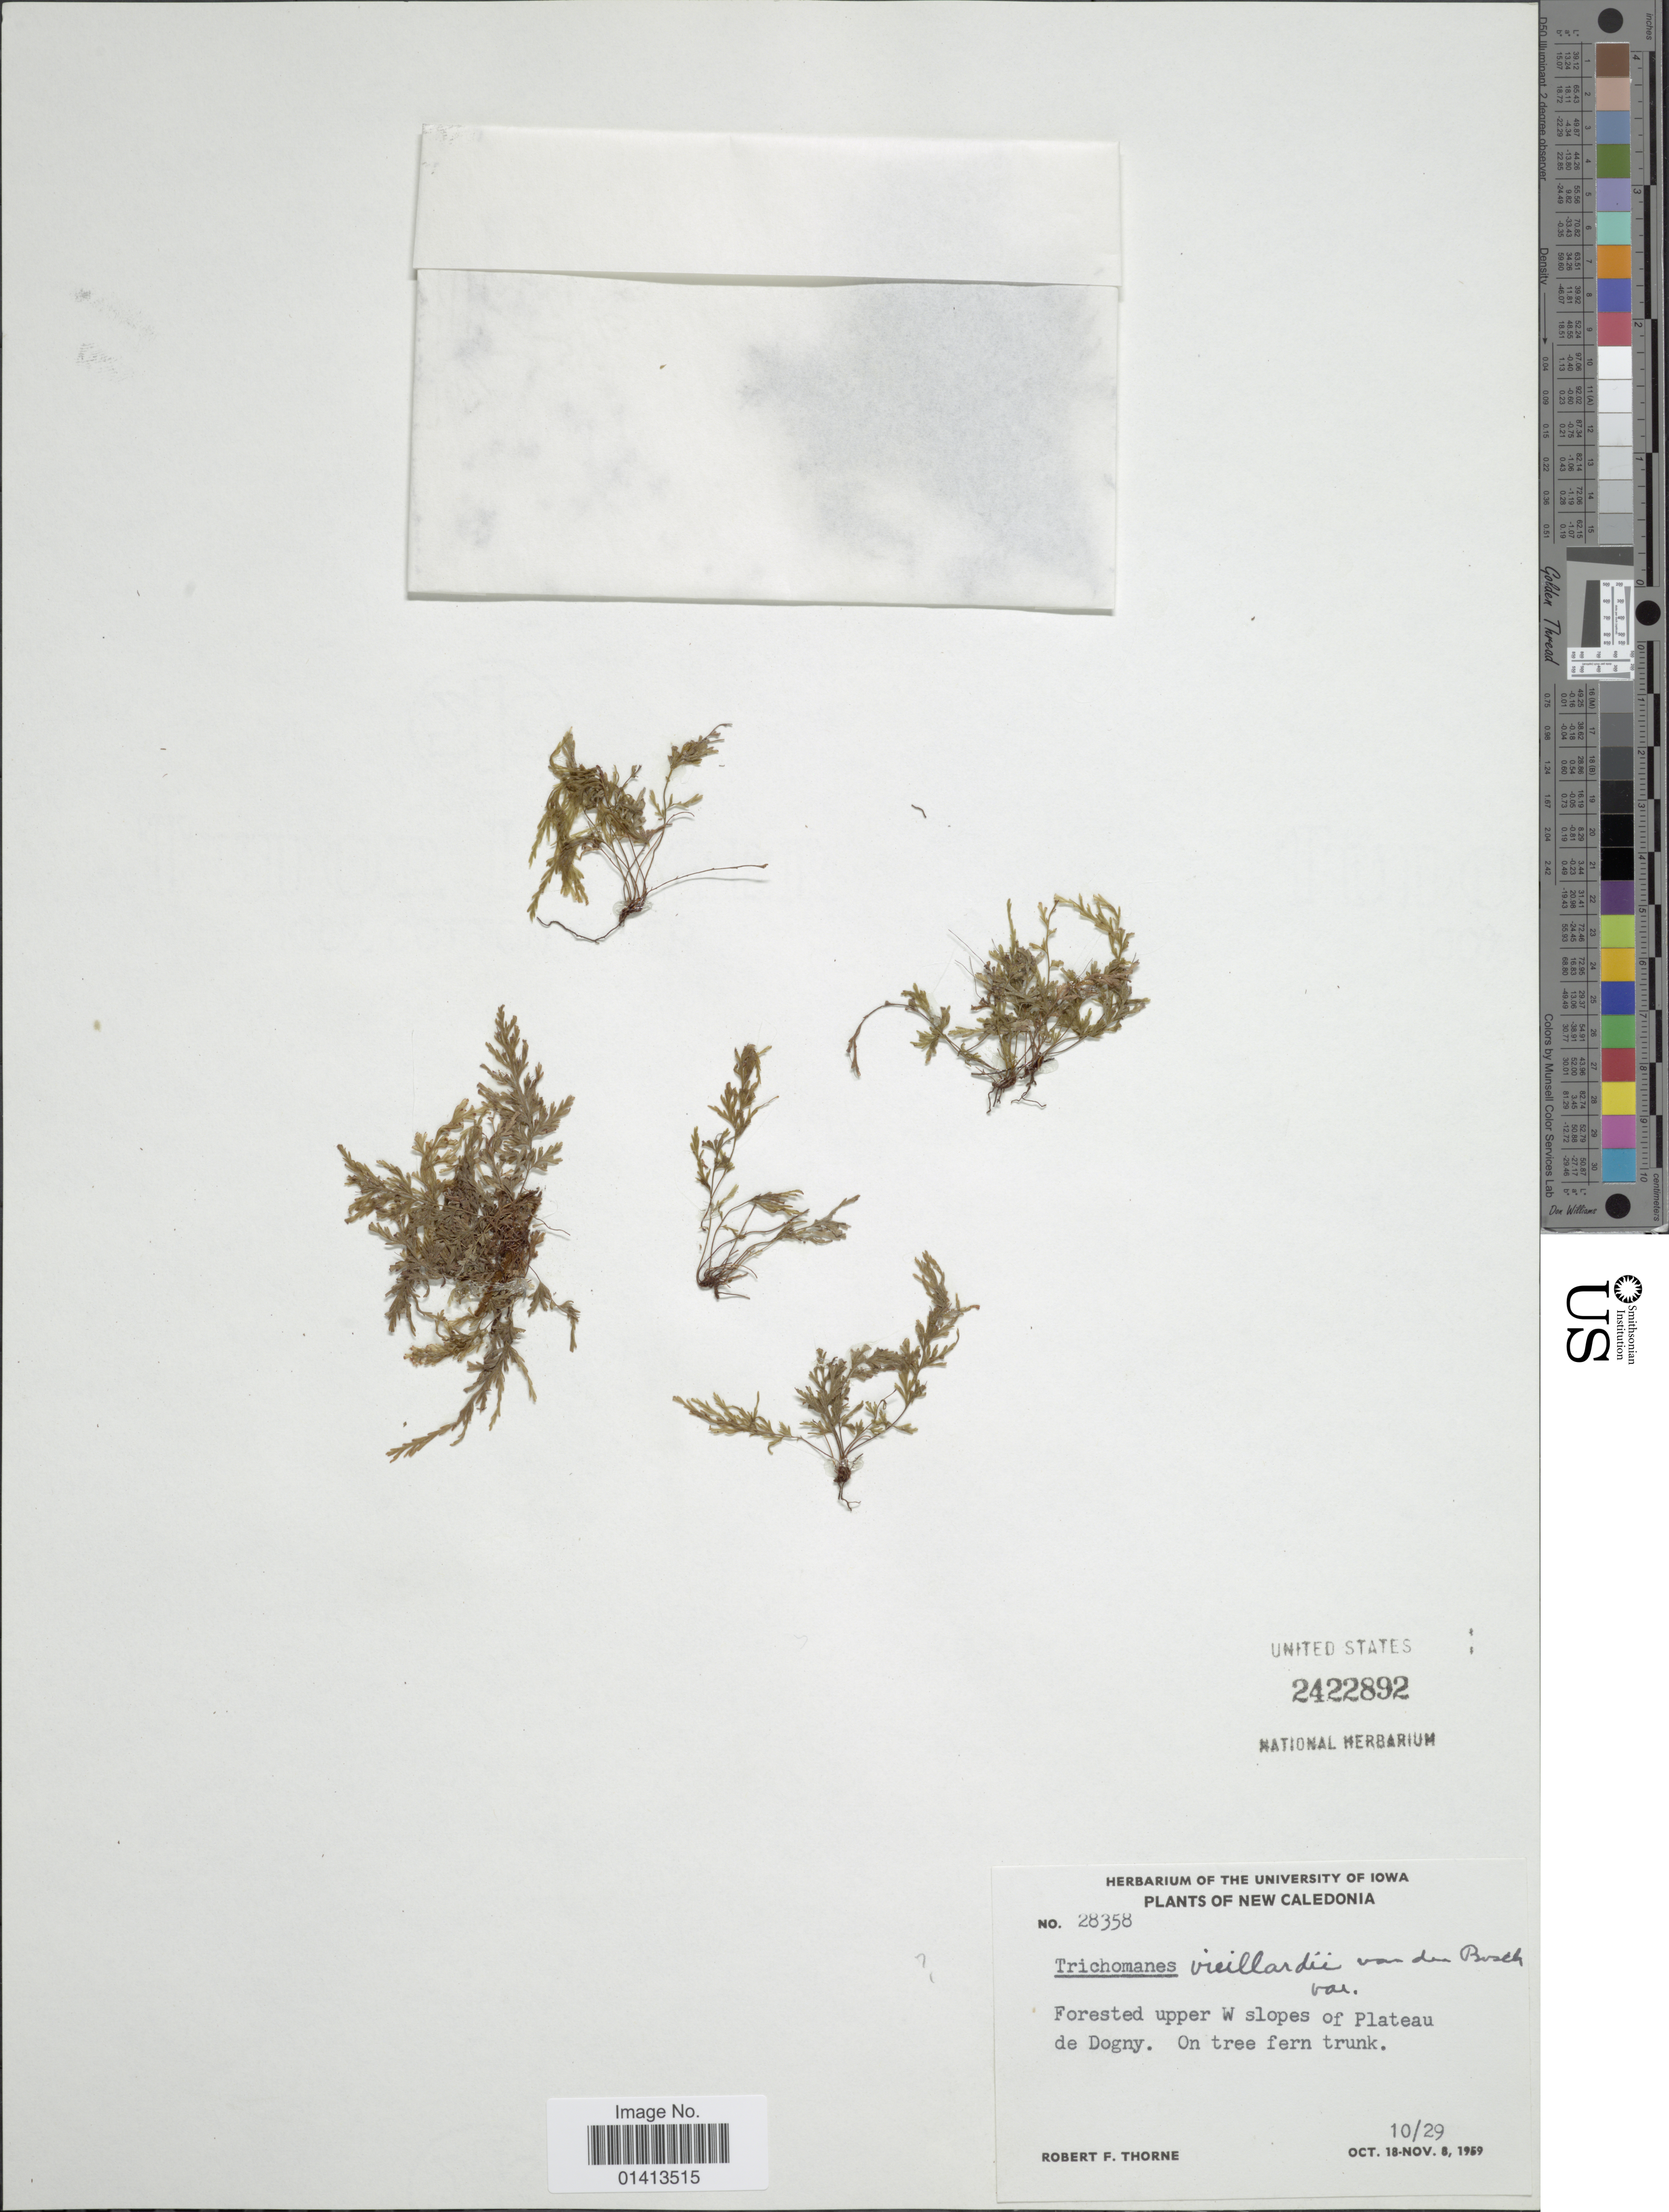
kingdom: Plantae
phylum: Tracheophyta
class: Polypodiopsida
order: Hymenophyllales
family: Hymenophyllaceae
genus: Crepidomanes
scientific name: Crepidomanes sp.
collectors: R. F. Thorne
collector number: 28358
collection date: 1959-10-29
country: New Caledonia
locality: Forested upper W slopes of Plateau de Dogny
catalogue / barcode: US 2422892